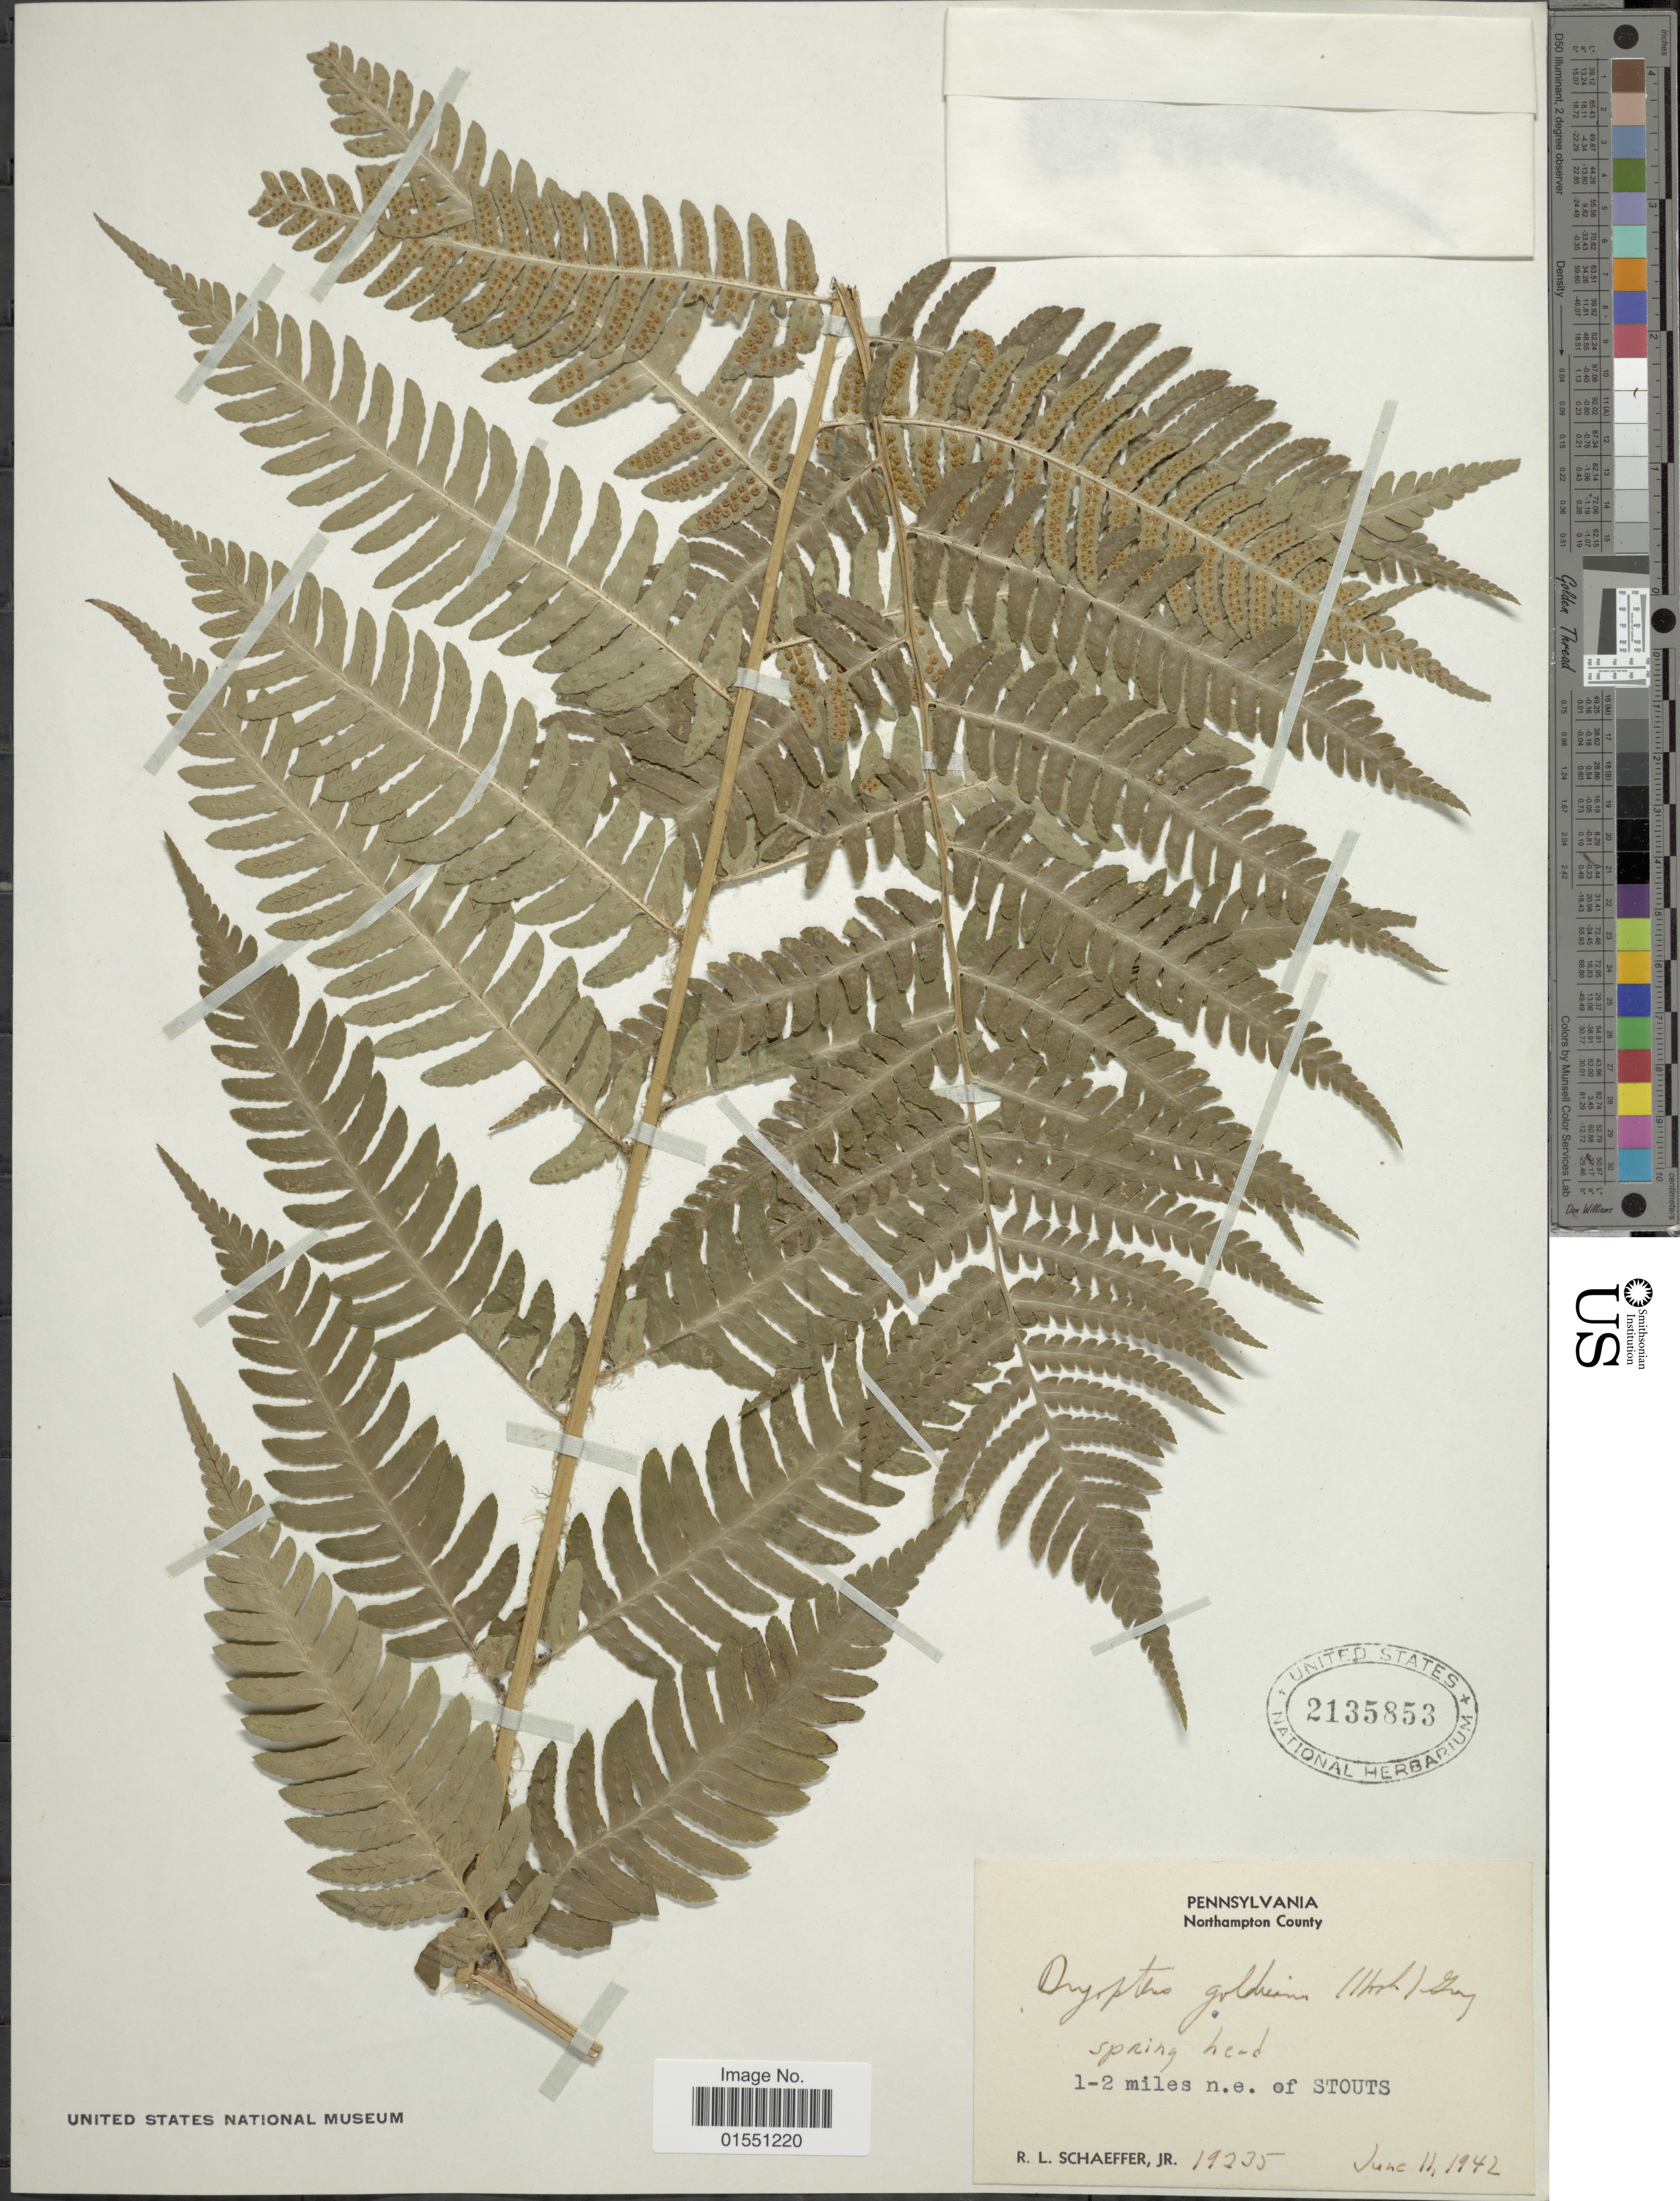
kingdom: Plantae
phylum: Tracheophyta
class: Polypodiopsida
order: Polypodiales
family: Dryopteridaceae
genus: Dryopteris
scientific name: Dryopteris goldiana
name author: (Hook. ex Goldie) A. Gray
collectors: R. L. Schaeffer Jr.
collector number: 19235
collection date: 1942-06-11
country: United States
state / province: Pennsylvania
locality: Northampton County. 1-2 miles n.e of Stouts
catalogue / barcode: US 2135853